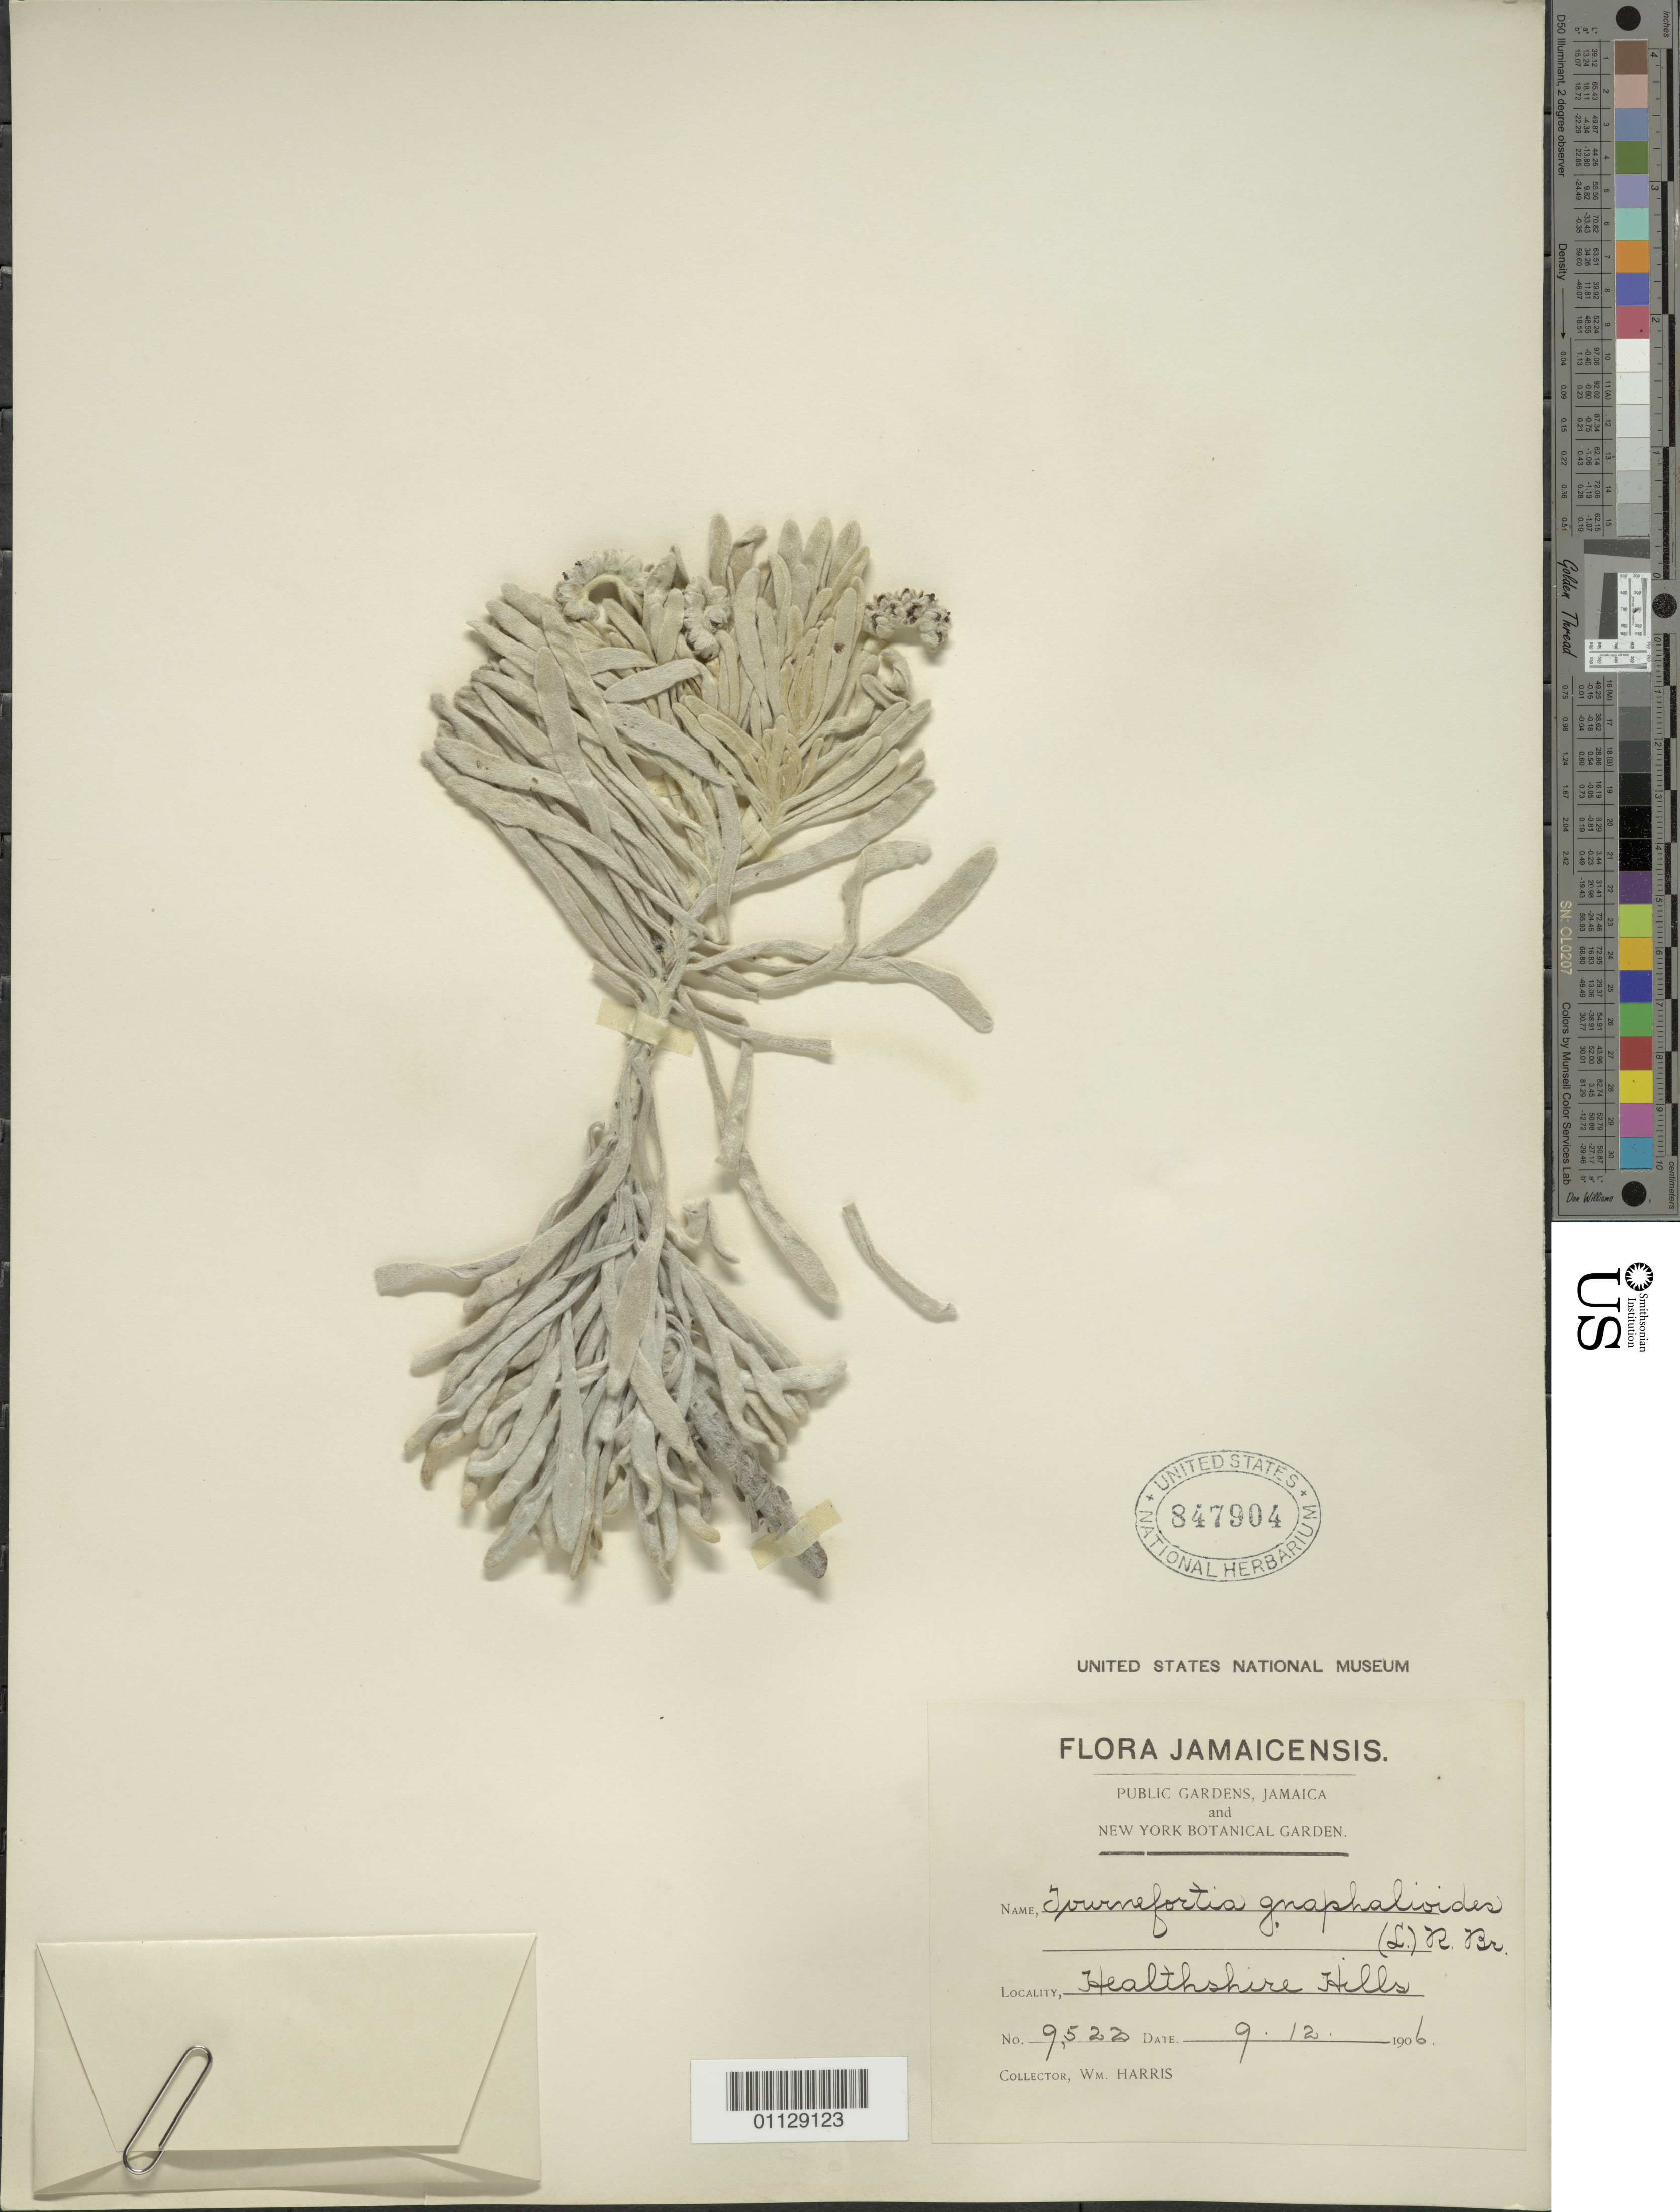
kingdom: Plantae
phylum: Tracheophyta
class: Magnoliopsida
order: Boraginales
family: Heliotropiaceae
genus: Tournefortia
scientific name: Tournefortia gnaphalodes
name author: (L.) R. Br.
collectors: W. Harris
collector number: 9522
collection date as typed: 12 Sep 1906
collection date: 1906-09-12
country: Jamaica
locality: Healthshire Hills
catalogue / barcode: US 847904